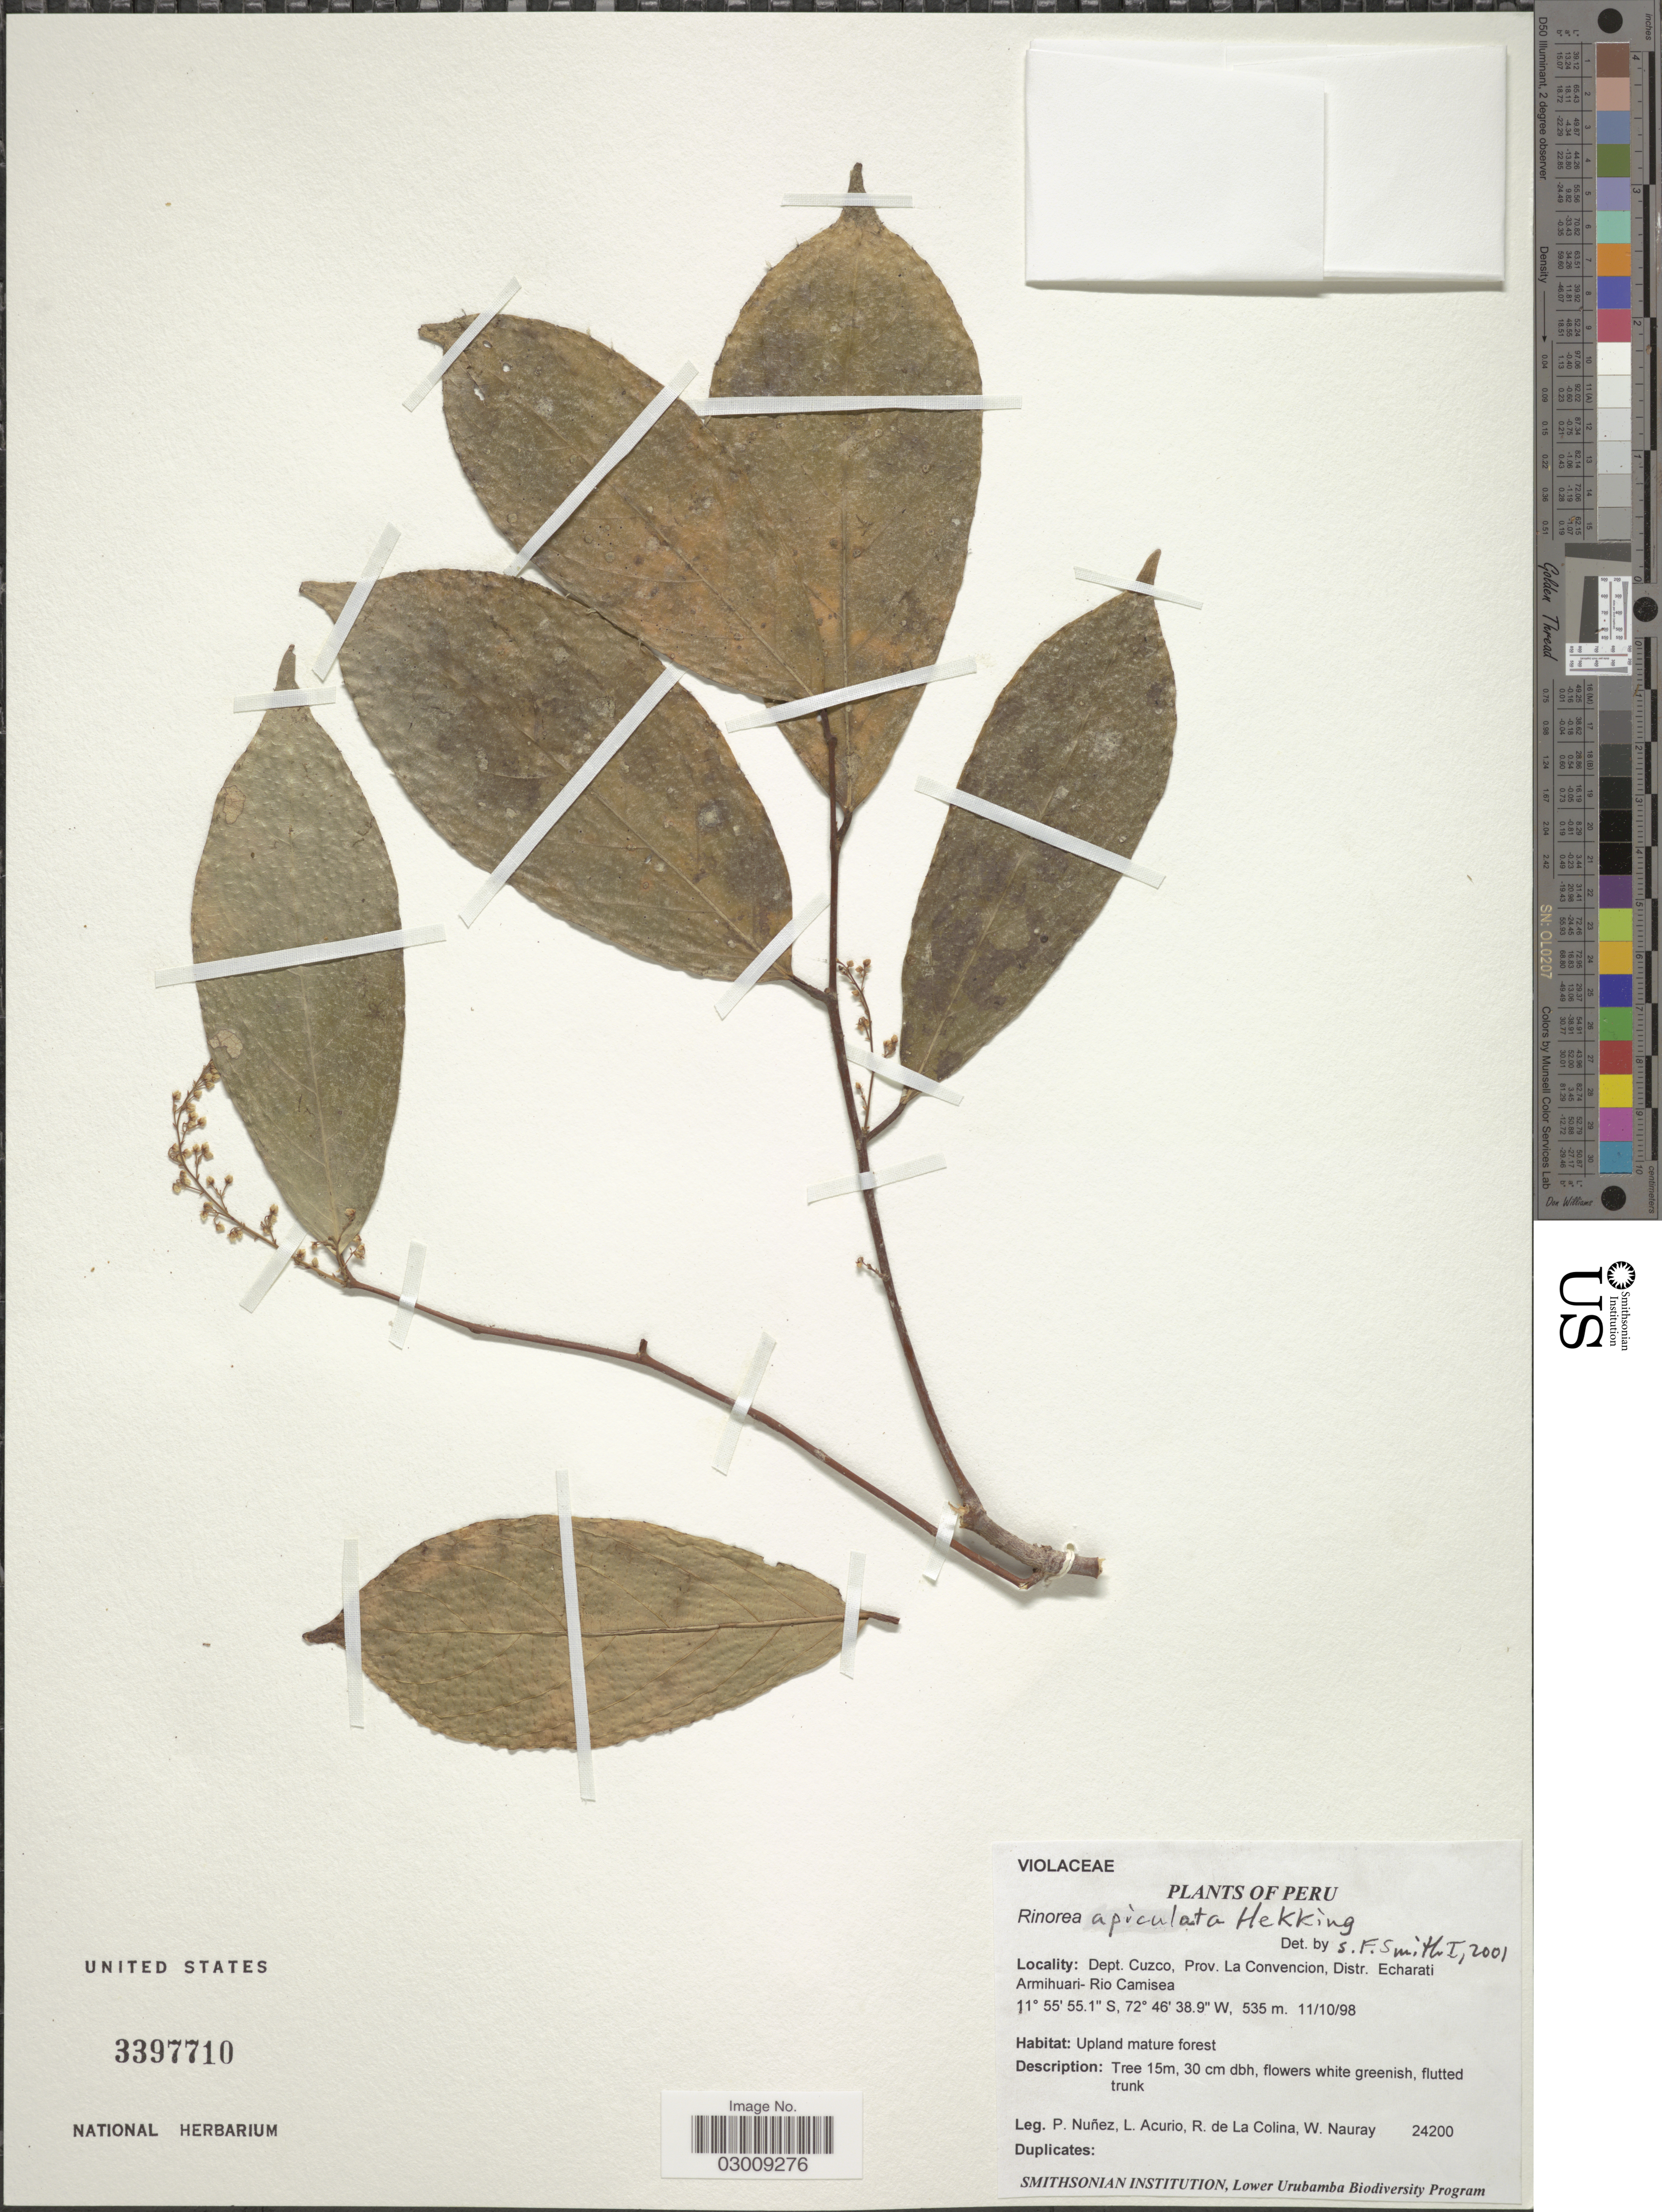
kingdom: Plantae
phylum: Tracheophyta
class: Magnoliopsida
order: Malpighiales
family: Violaceae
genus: Bribria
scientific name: Bribria apiculata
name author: (Hekking) Wahlert & H.E. Ballard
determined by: Hoyos-Gomez, S. E.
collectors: P. Nuñez V., L. Acurio, R. de La Colina & W. Nauray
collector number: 24200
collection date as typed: Transcribed d/m/y: 11/10/98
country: Peru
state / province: Cusco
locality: Dept. Cuzco, Prov. La Convencion, Distr. Echarati Armihuari-Rio Camisea.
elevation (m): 535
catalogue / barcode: US 3397710